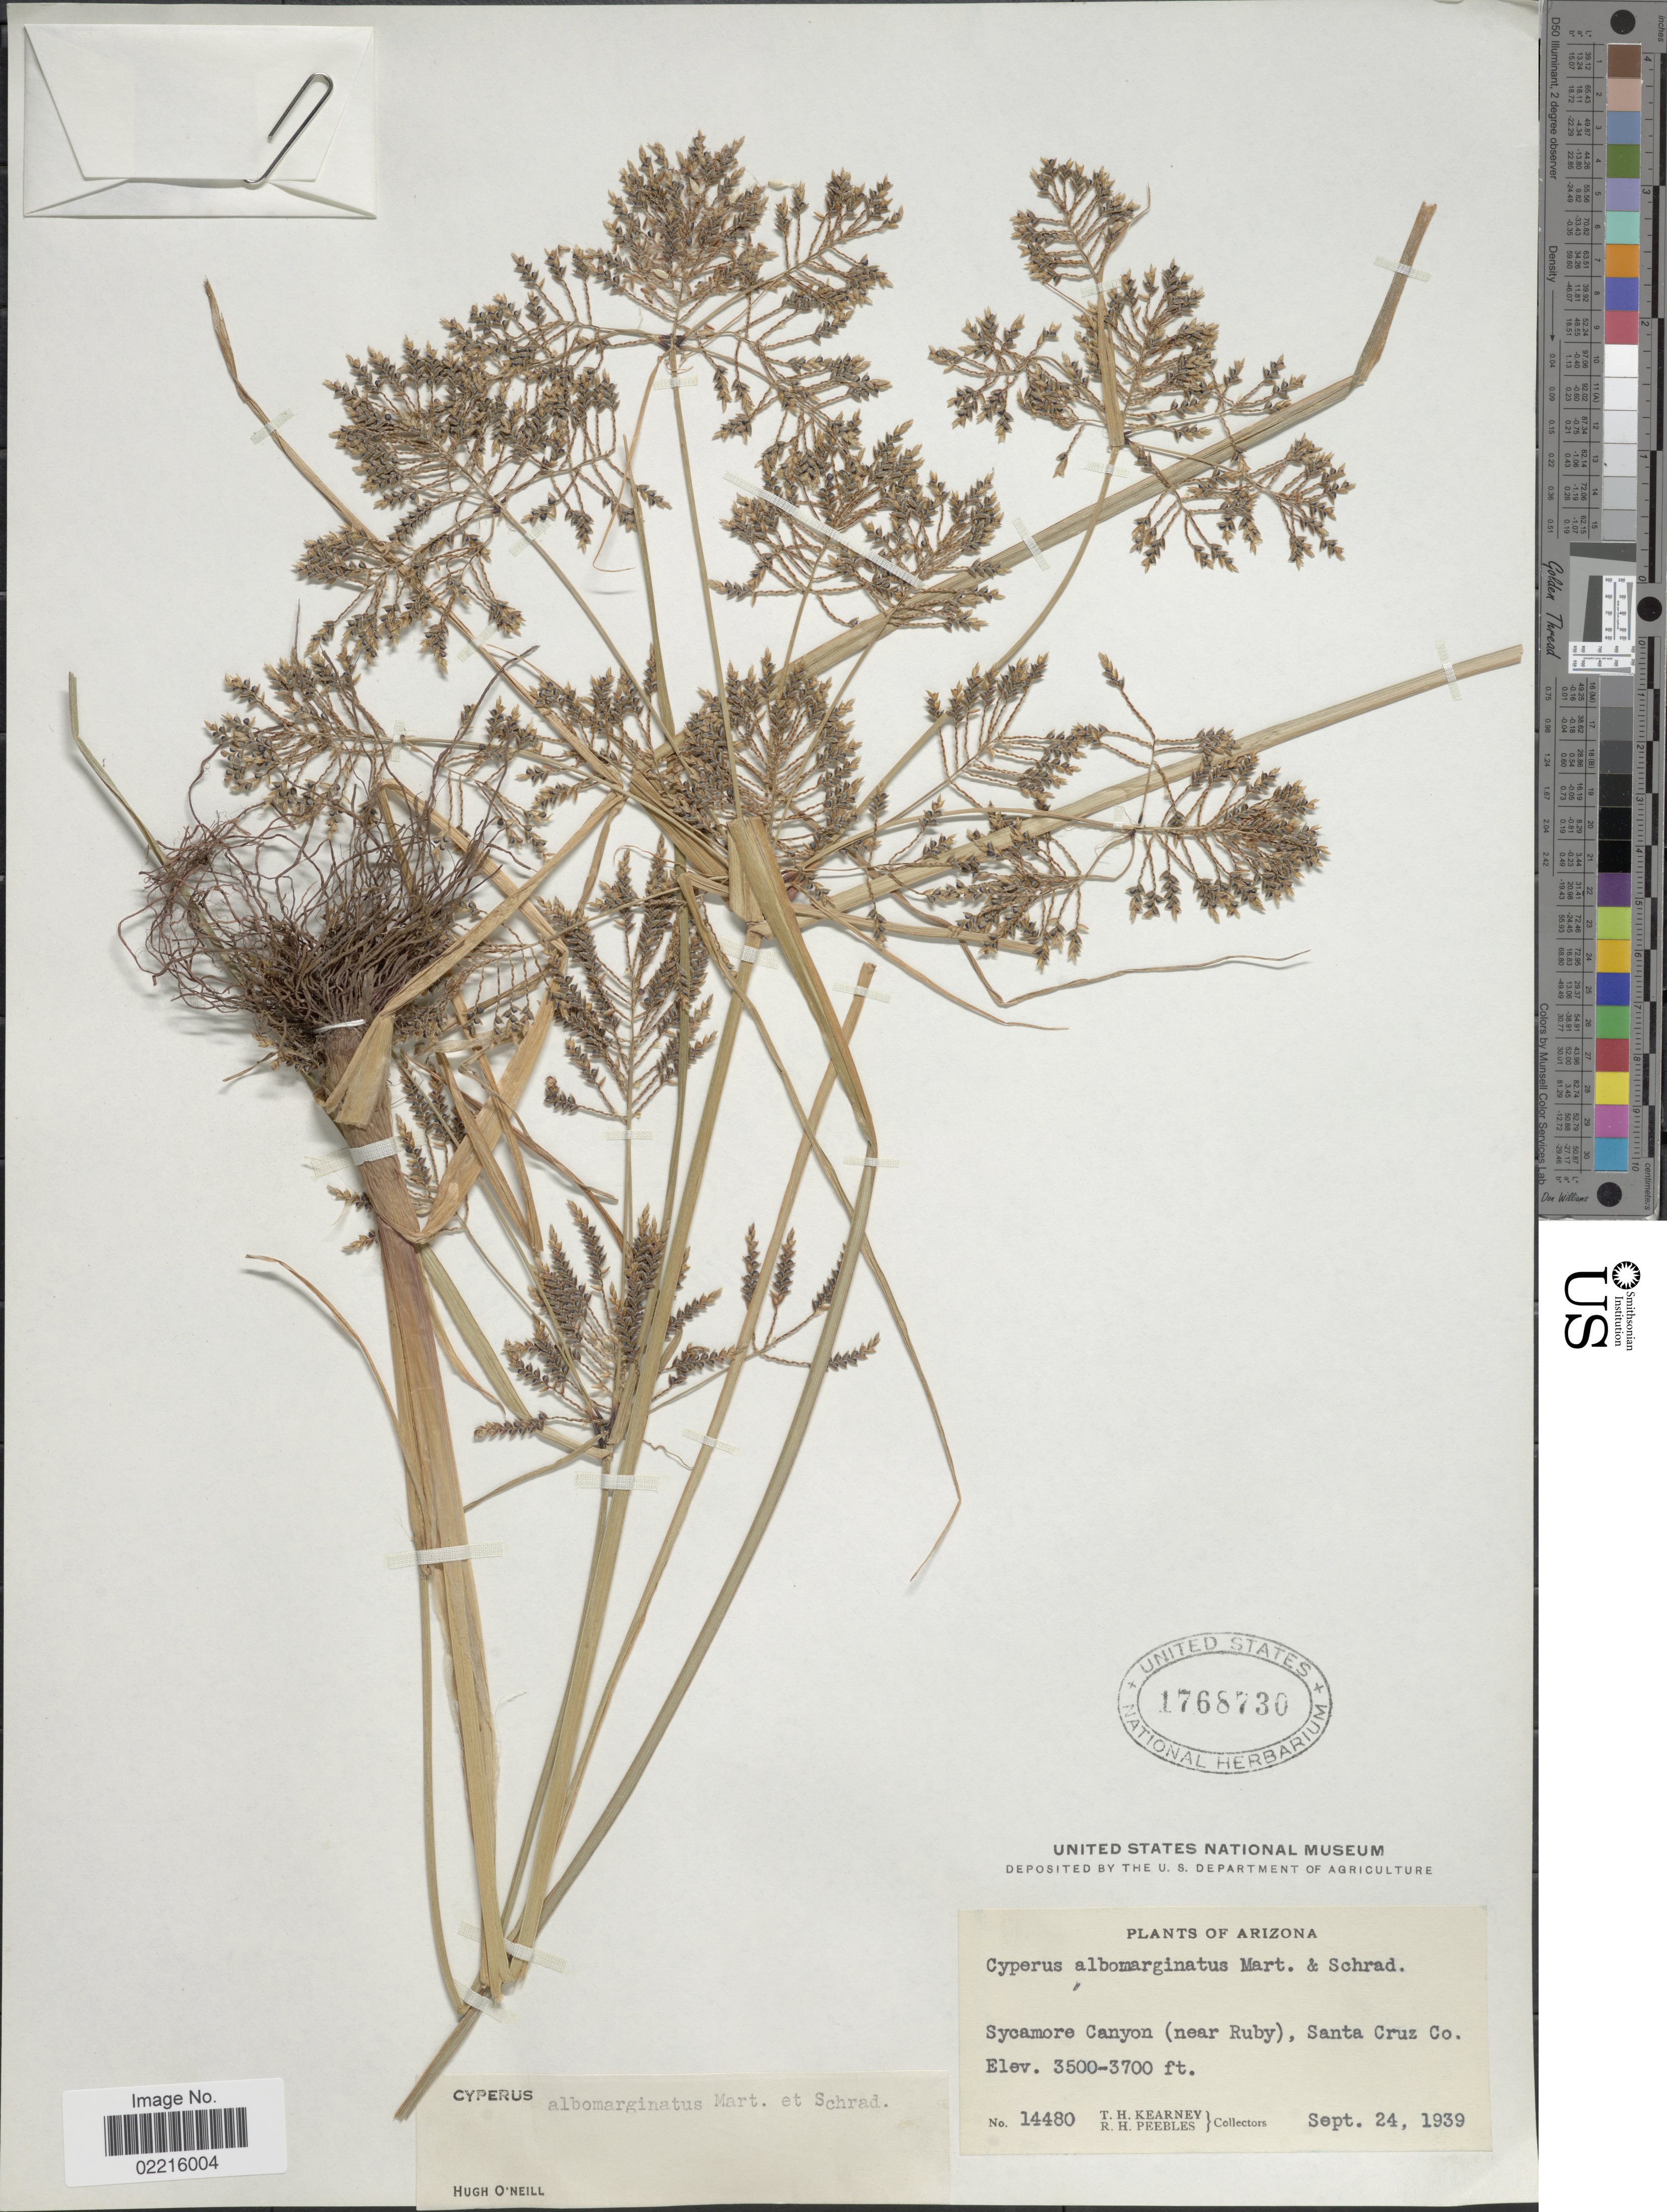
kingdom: Plantae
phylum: Tracheophyta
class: Liliopsida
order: Poales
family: Cyperaceae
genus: Cyperus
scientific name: Cyperus flavicomus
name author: Michx.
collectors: T. H. Kearney & R. H. Peebles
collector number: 14480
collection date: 1939-09-24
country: United States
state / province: Arizona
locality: Sycamore Canyon (near Ruby), Santa Cruz Co.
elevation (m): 1067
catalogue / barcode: US 1768730